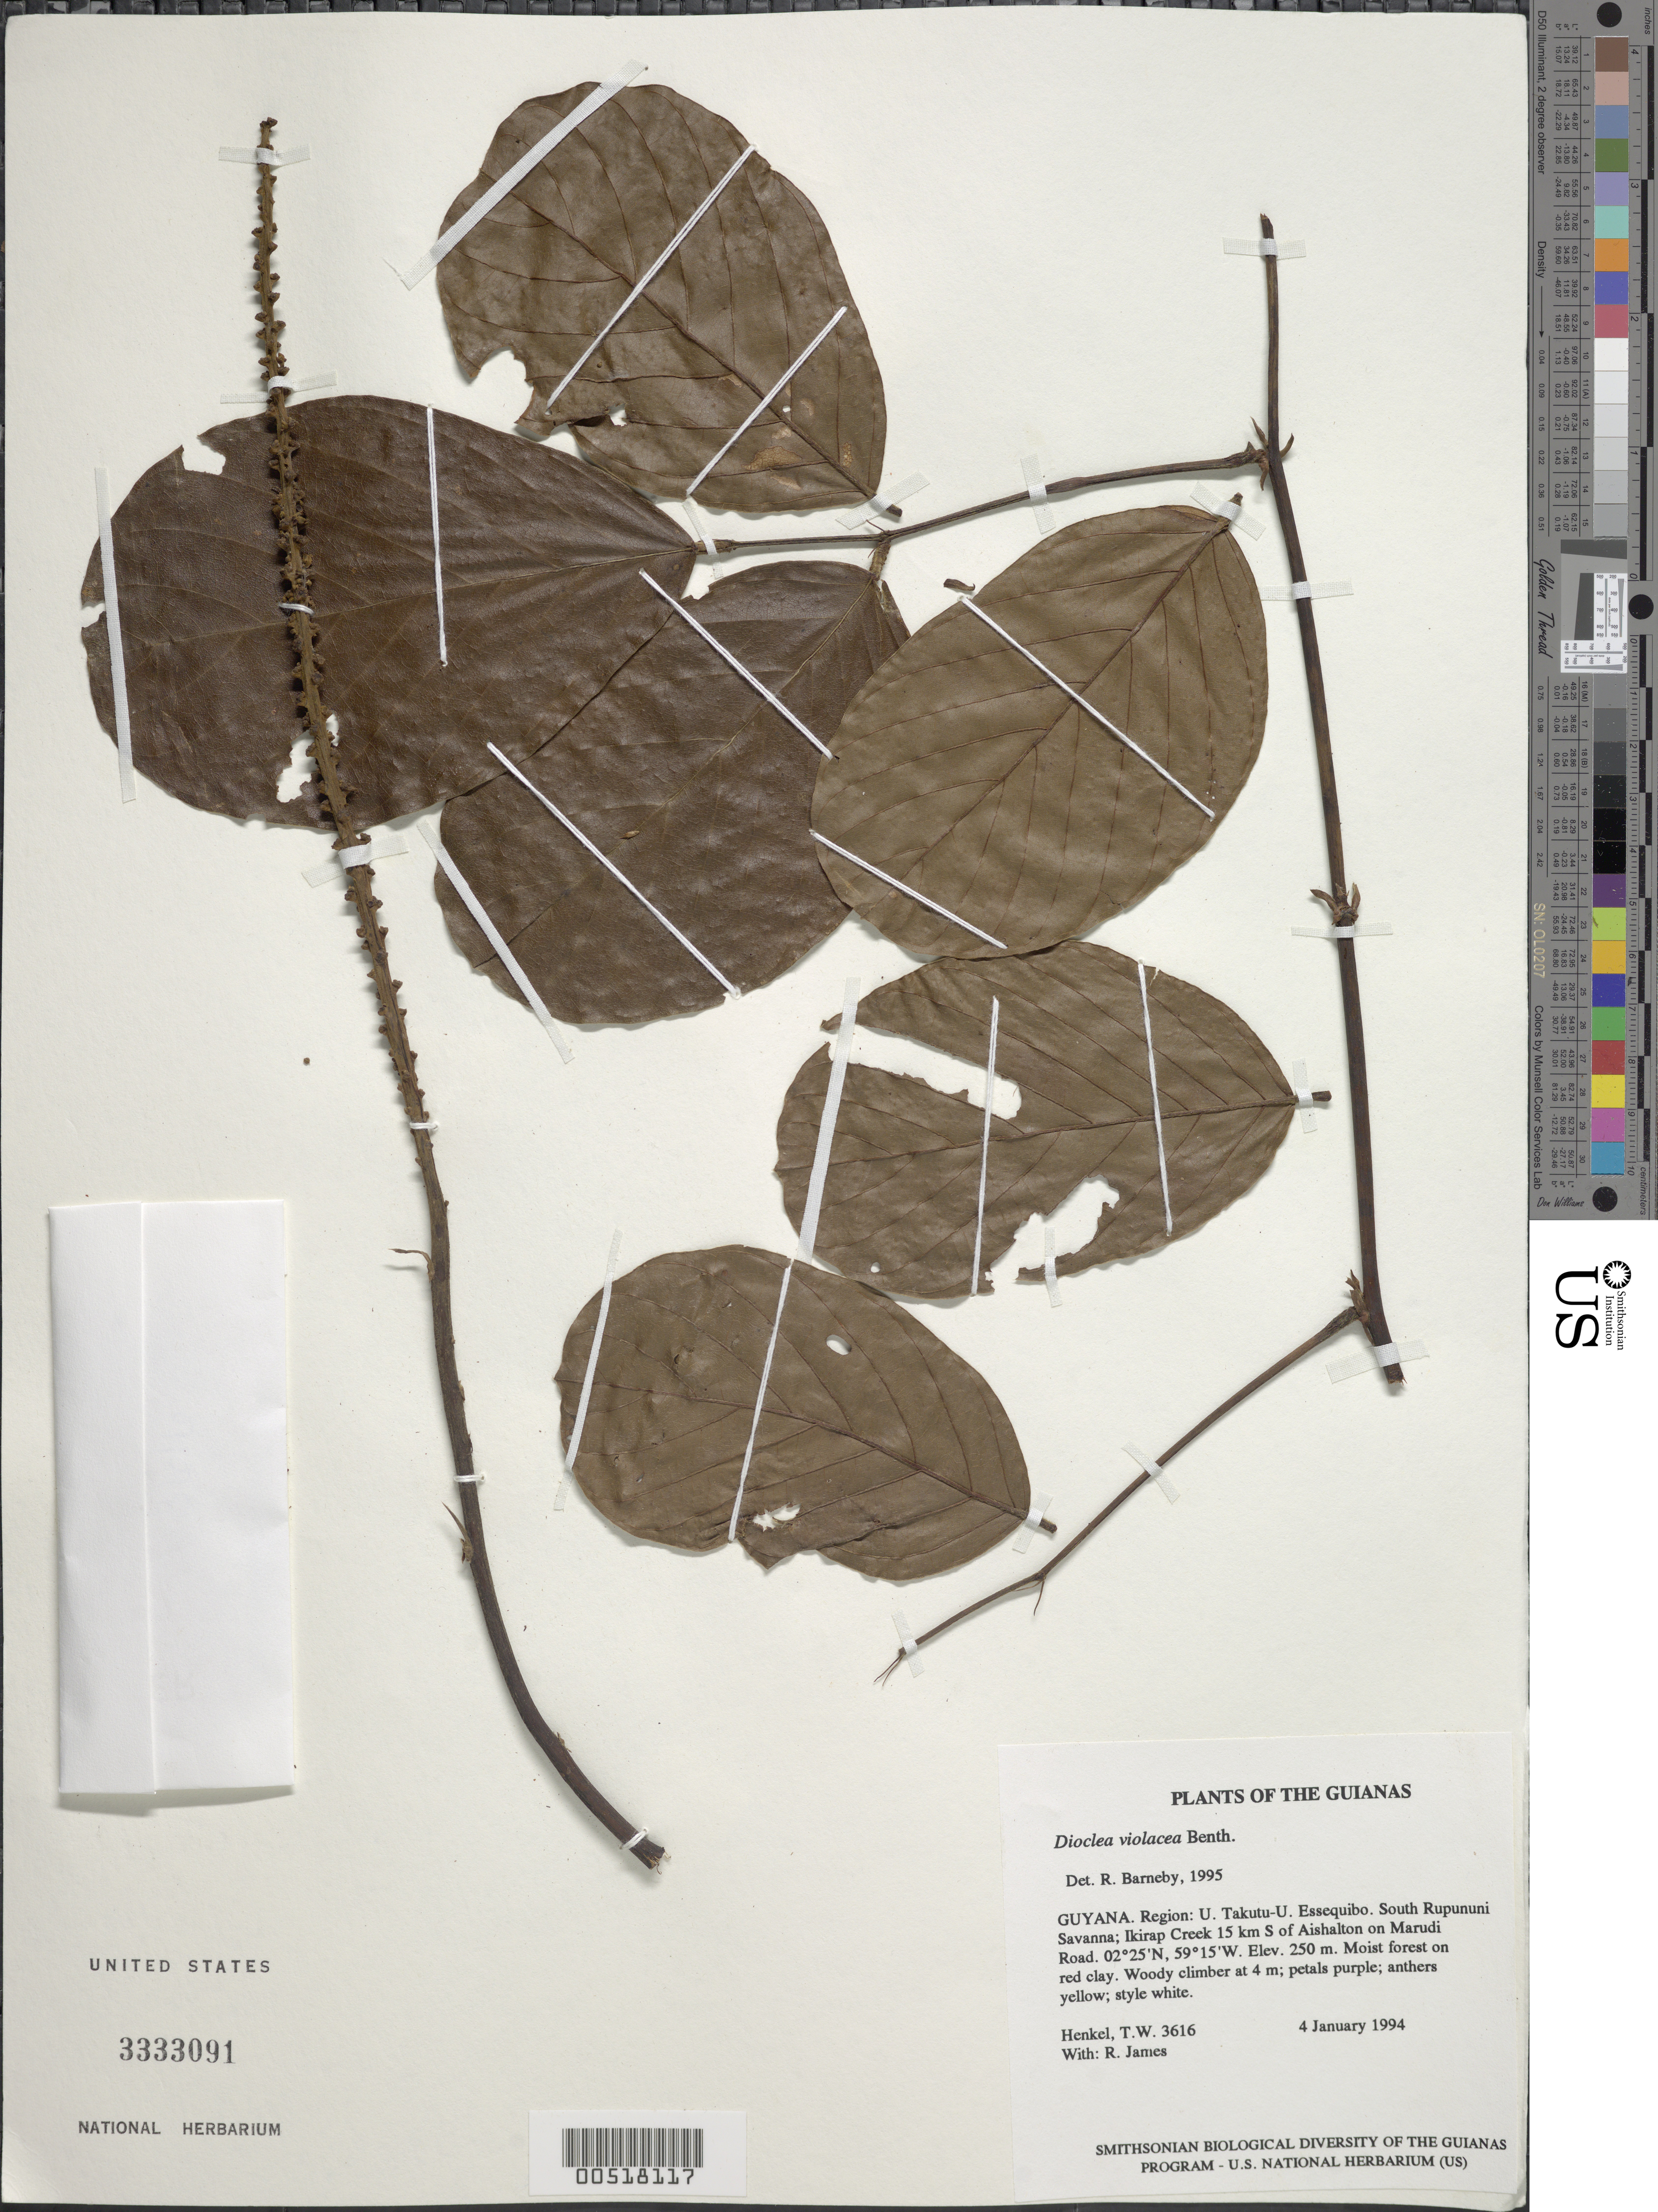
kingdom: Plantae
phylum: Tracheophyta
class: Magnoliopsida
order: Fabales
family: Fabaceae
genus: Macropsychanthus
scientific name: Macropsychanthus violaceus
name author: (Mart. ex Benth.) L.P. Queiroz & Snak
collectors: T. Henkel & R. James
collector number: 3616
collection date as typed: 4 January 1994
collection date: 1994-01-04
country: Guyana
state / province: U. Takutu-U. Essequibo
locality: South Rupununi Savanna; Ikirap Creek 15 km S of Aishalton on Marudi Road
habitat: Moist forest on red clay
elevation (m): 250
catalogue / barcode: US 3333091